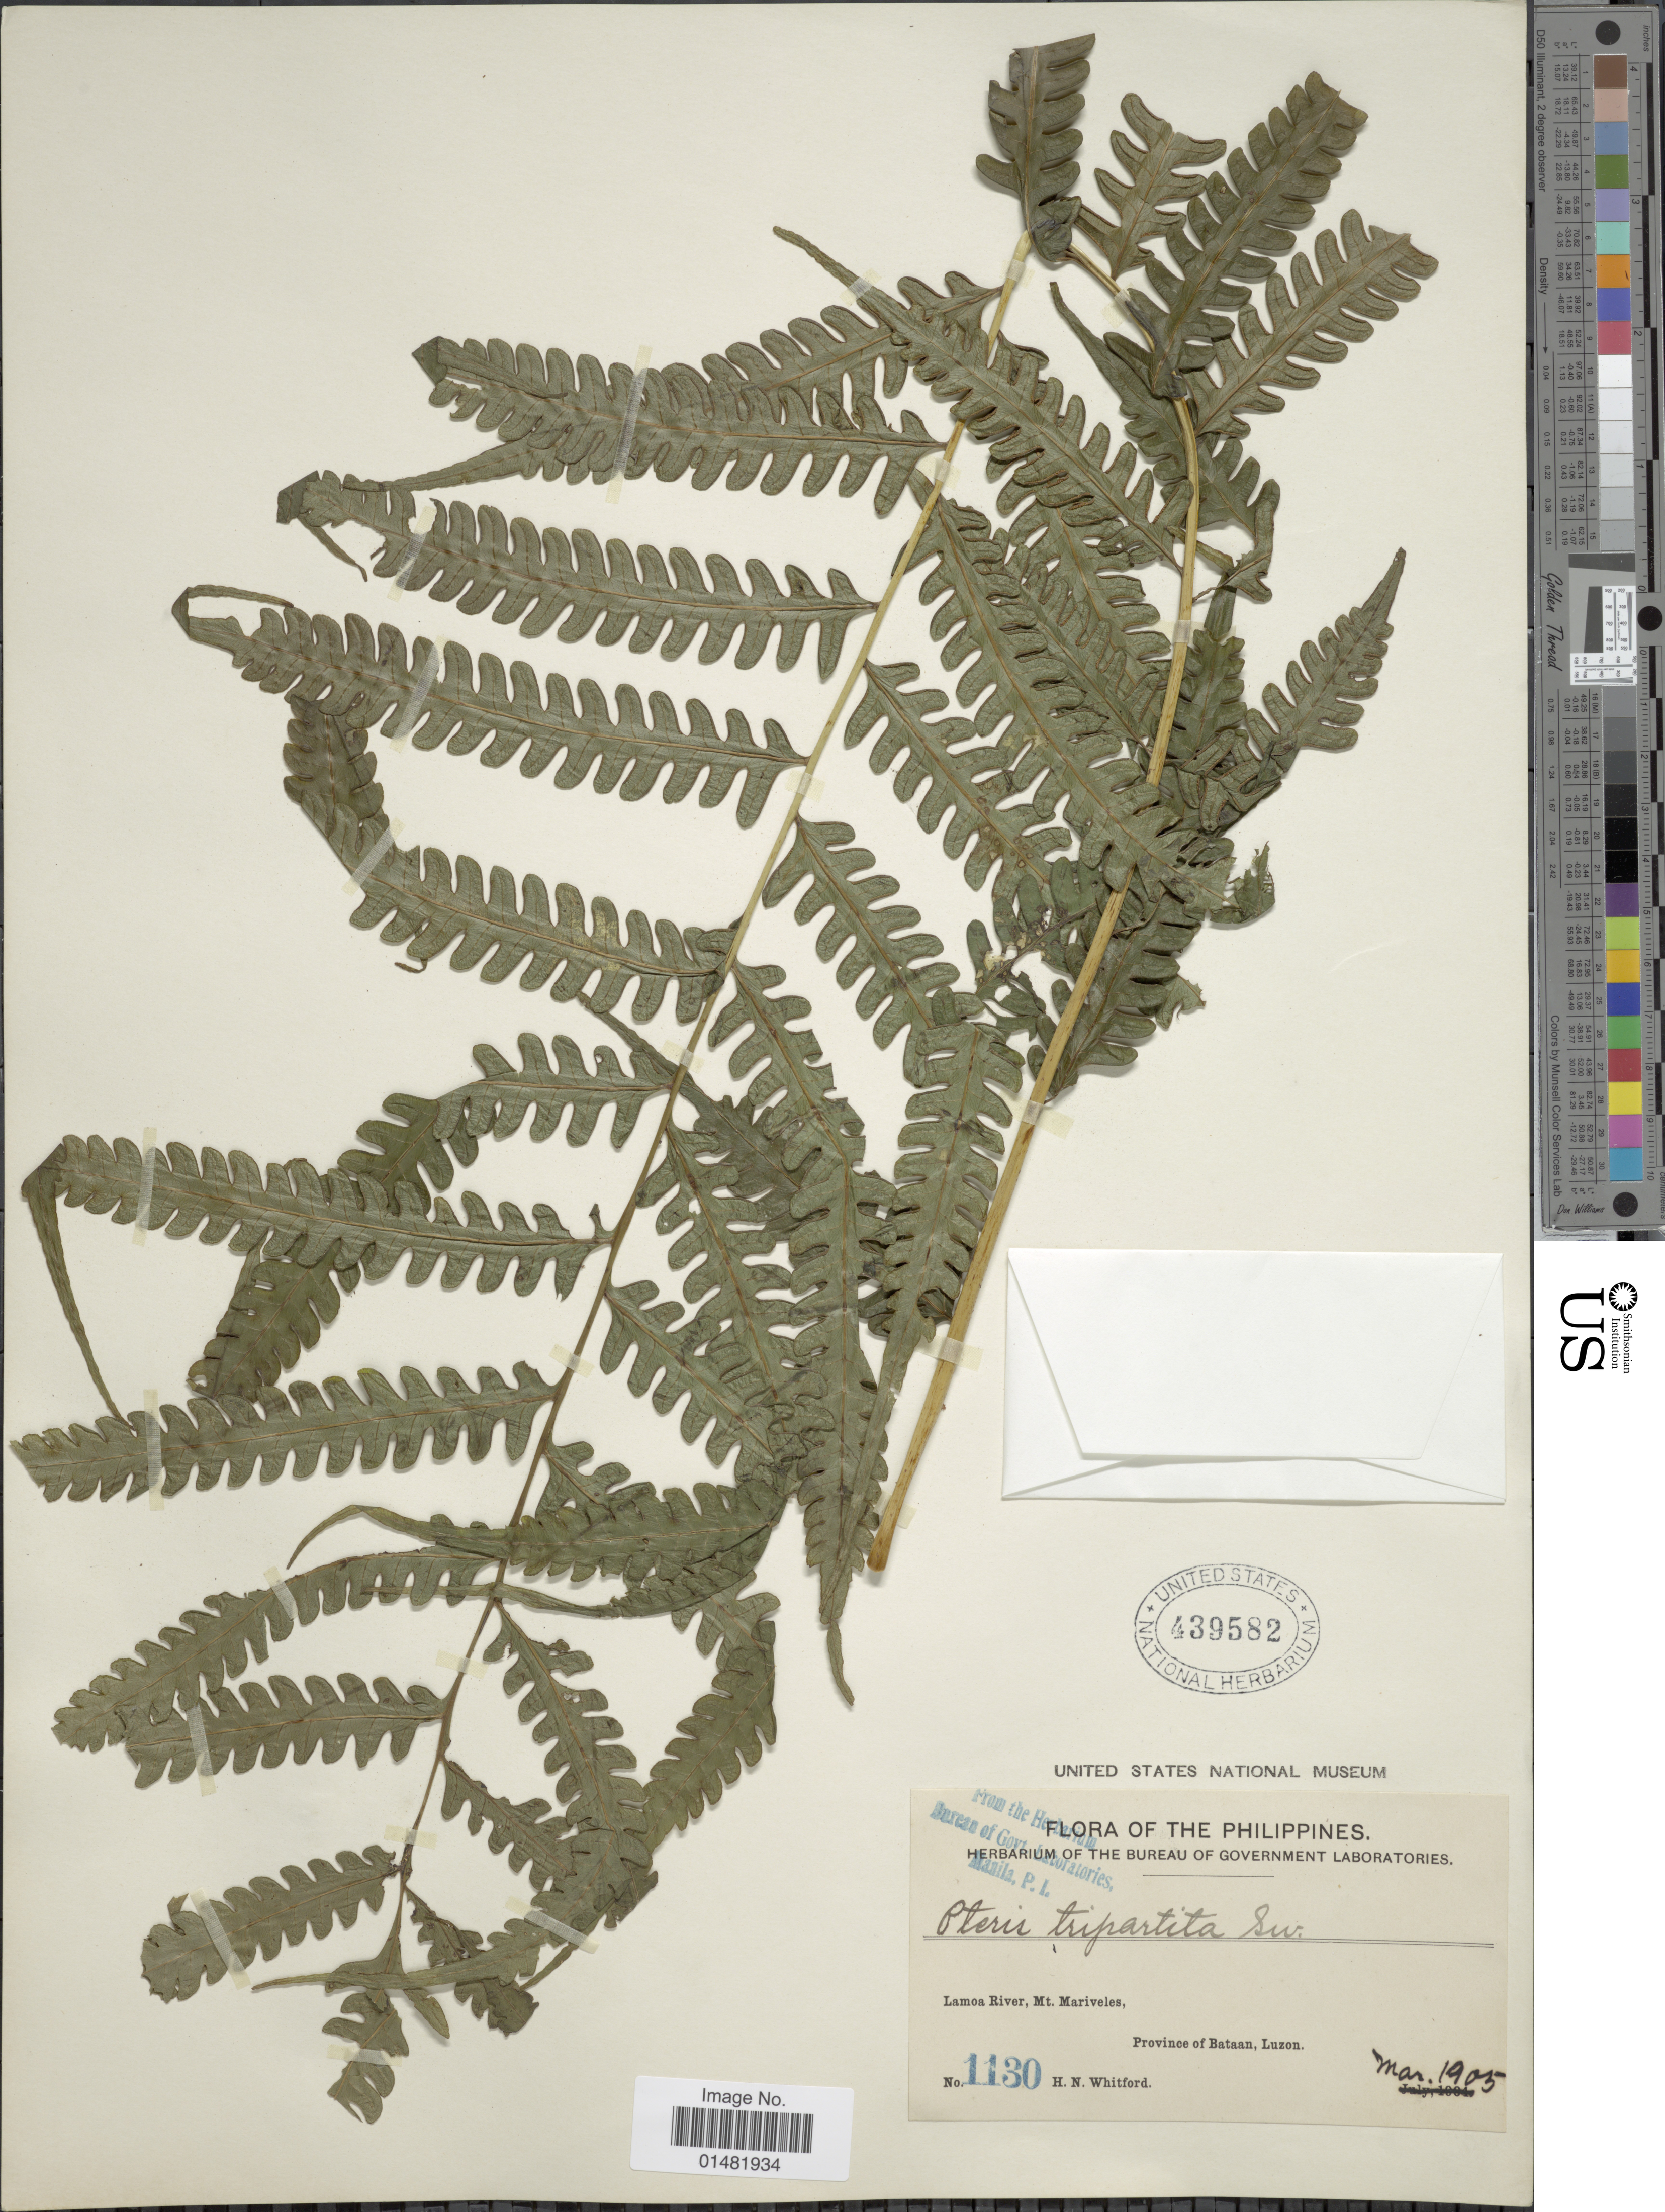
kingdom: Plantae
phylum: Tracheophyta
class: Polypodiopsida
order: Polypodiales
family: Pteridaceae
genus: Pteris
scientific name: Pteris tripartita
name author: Sw.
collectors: H. N. Whitford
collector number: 1130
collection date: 1905-03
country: Philippines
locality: Lamoa River, Mt. Mariveles, Province of Bataan, Luzon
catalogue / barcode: US 439582